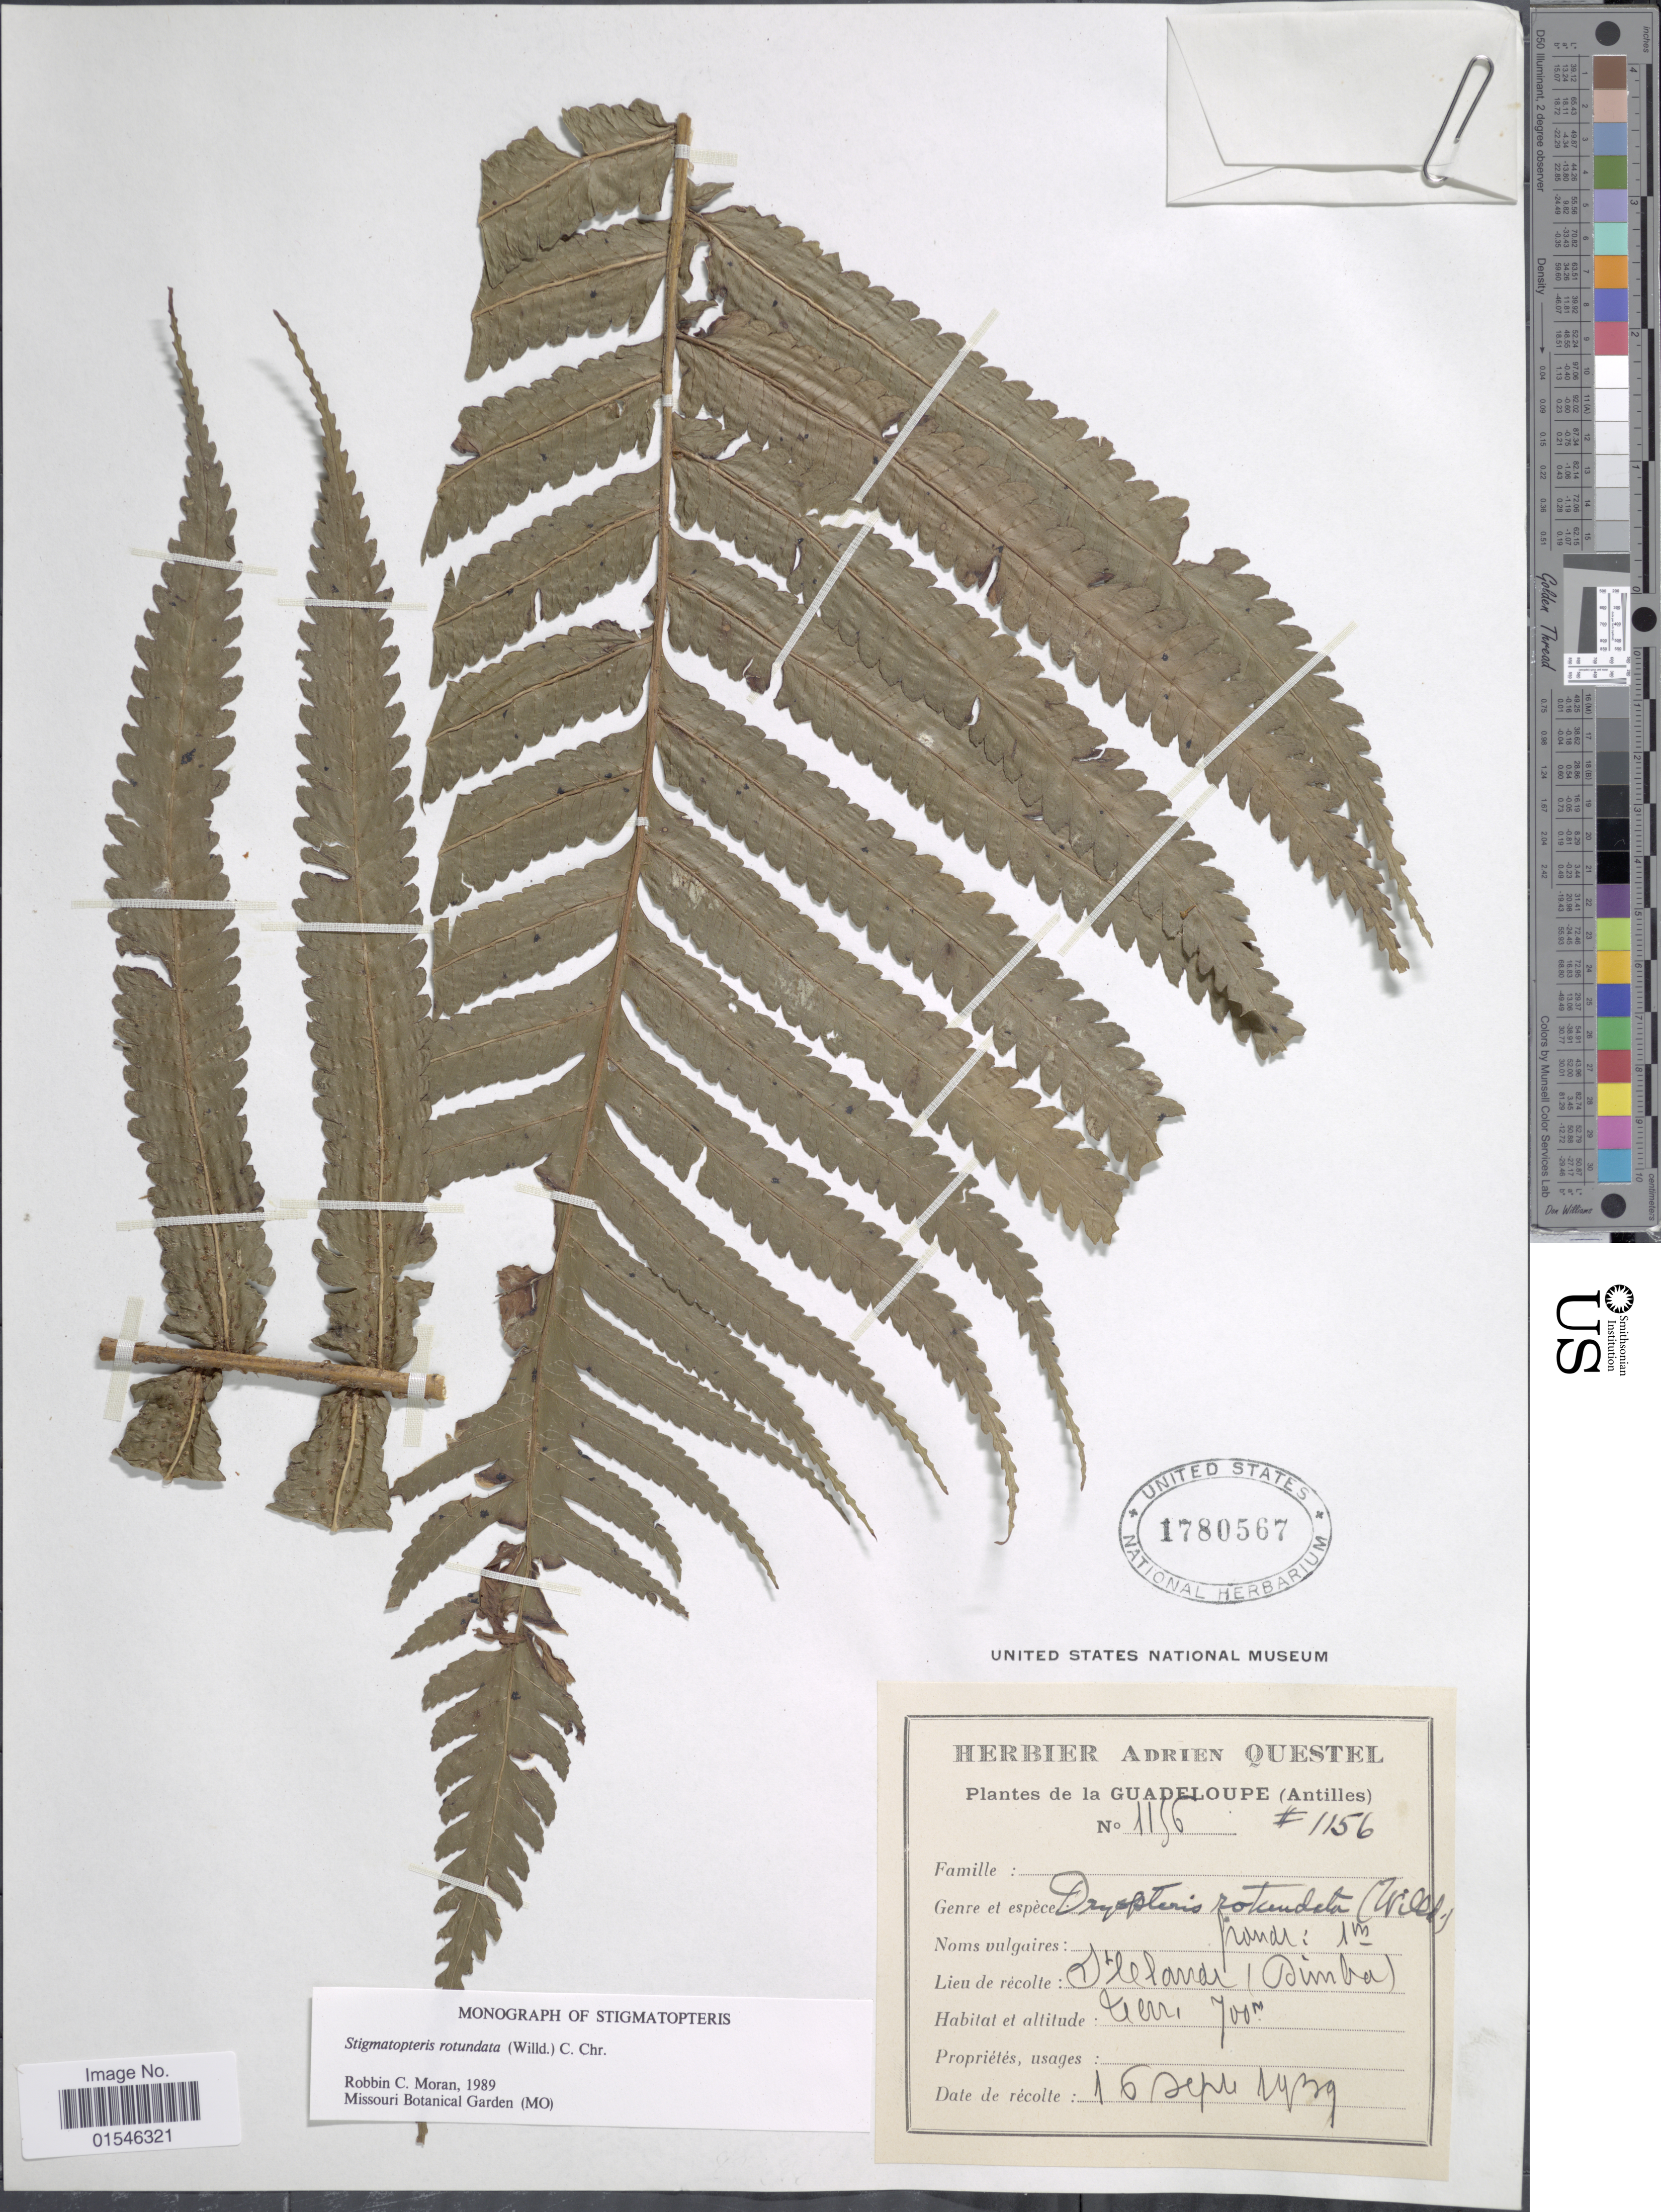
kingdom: Plantae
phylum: Tracheophyta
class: Polypodiopsida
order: Polypodiales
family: Dryopteridaceae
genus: Stigmatopteris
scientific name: Stigmatopteris rotundata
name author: (Willd.) C. Chr.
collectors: ex herb. A. Questal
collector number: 1156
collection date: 1939-09-16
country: Guadeloupe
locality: (Antilles) St Claude (Dimba)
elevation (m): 700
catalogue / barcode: US 1780567